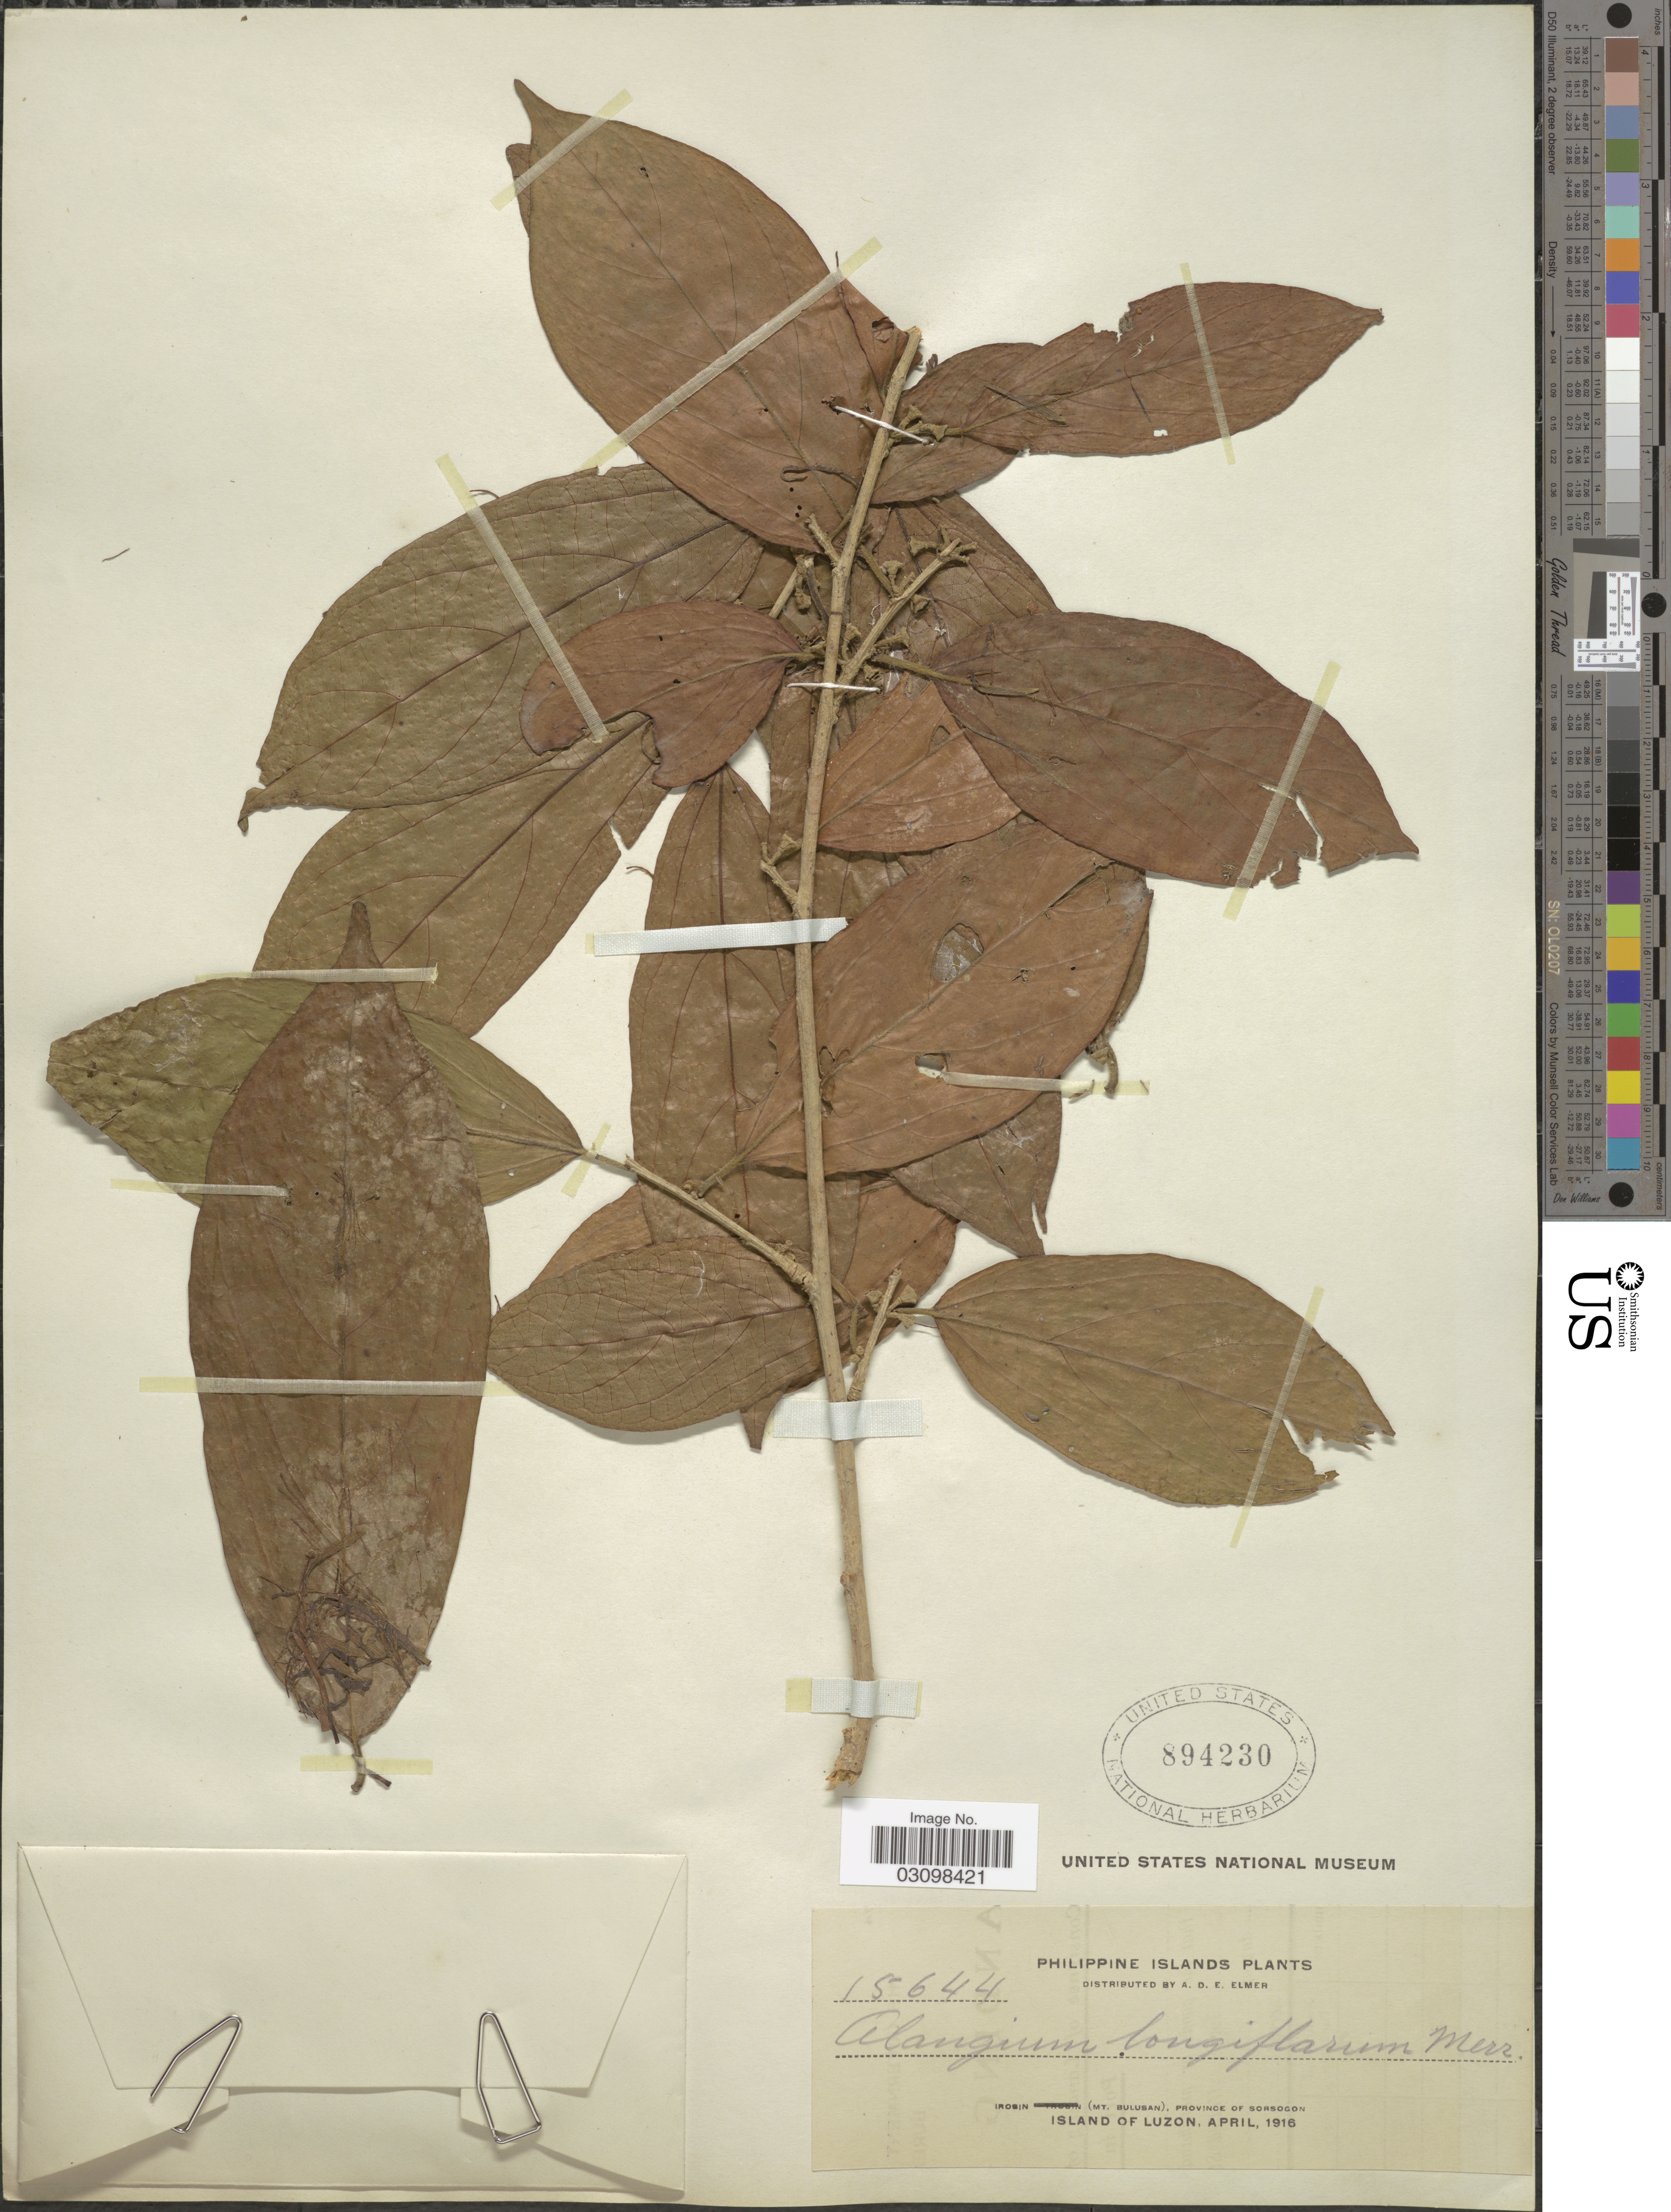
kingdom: Plantae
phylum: Tracheophyta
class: Magnoliopsida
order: Cornales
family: Cornaceae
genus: Alangium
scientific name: Alangium longiflorum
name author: Merr.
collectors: A. D. E. Elmer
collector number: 15644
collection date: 1916-04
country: Philippines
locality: Irosin (Mt. Bulusan), province of Sorsogon. Island of Luzon.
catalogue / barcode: US 894230